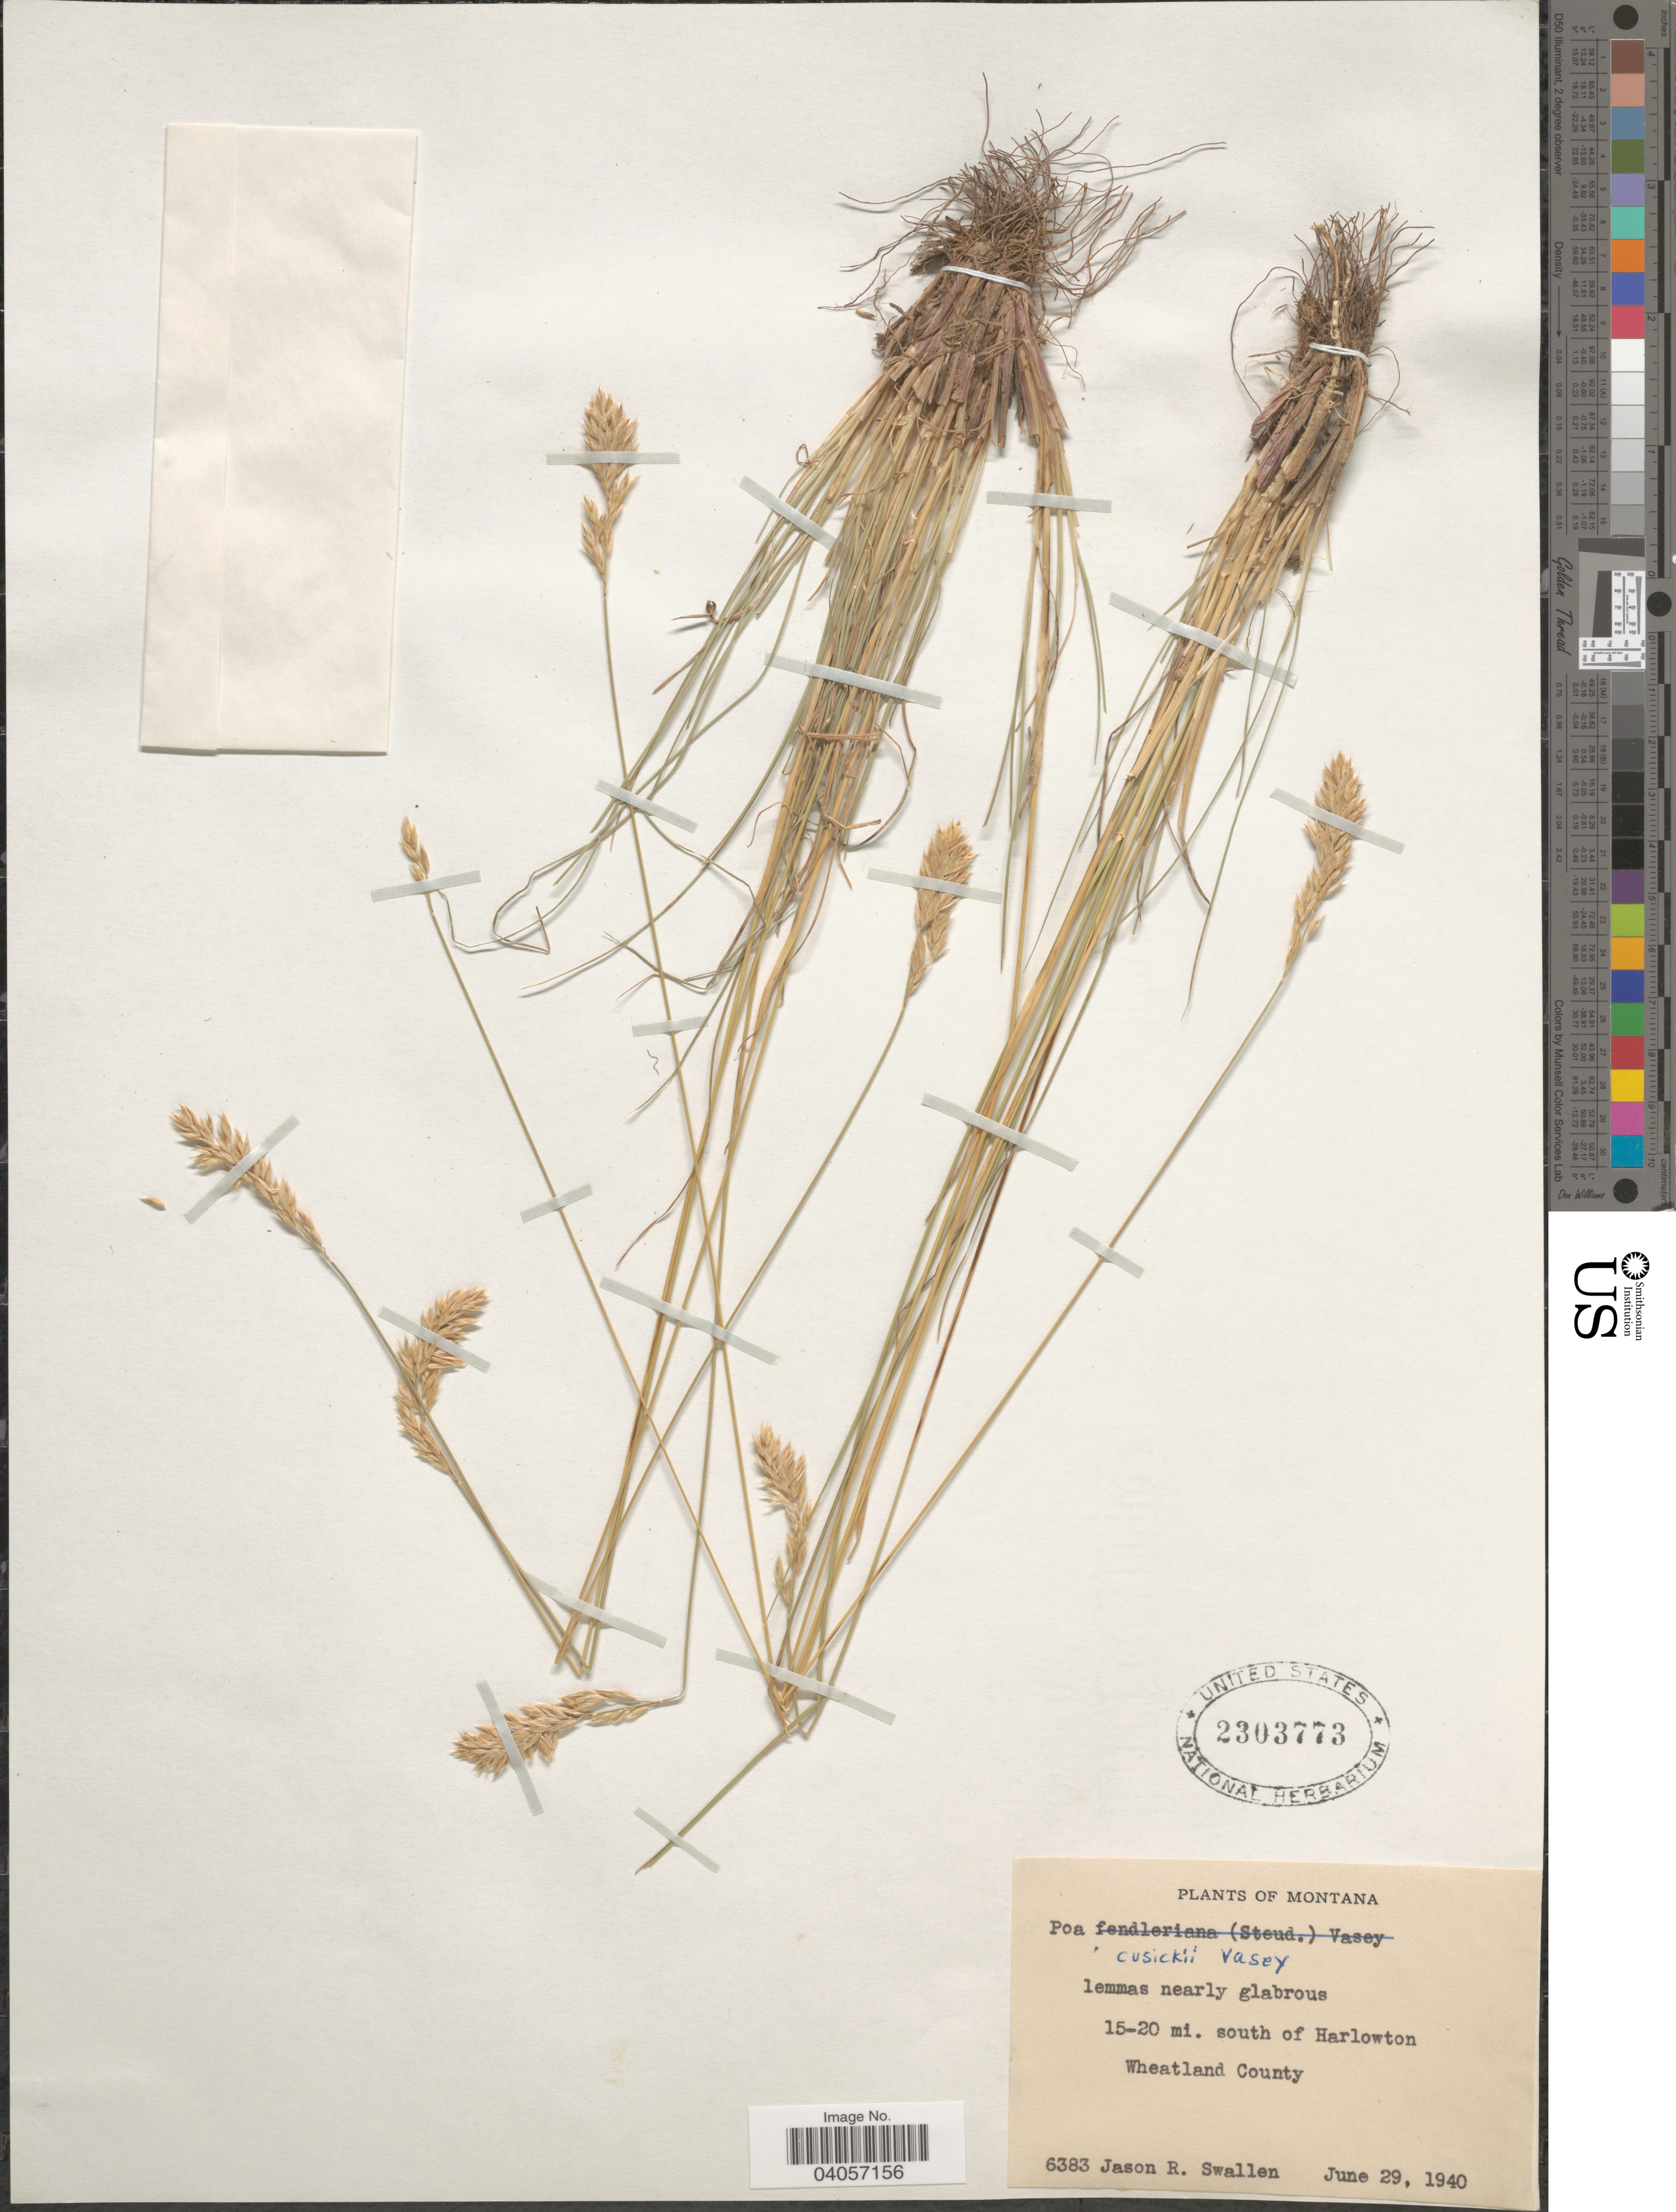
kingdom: Plantae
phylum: Tracheophyta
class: Liliopsida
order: Poales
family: Poaceae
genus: Poa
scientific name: Poa cusickii subsp. pallida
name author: Soreng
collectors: J. R. Swallen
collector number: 6383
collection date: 1940-06-29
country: United States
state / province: Montana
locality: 15-20 mi. south of Harlowton. Wheatland County.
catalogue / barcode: US 2303773